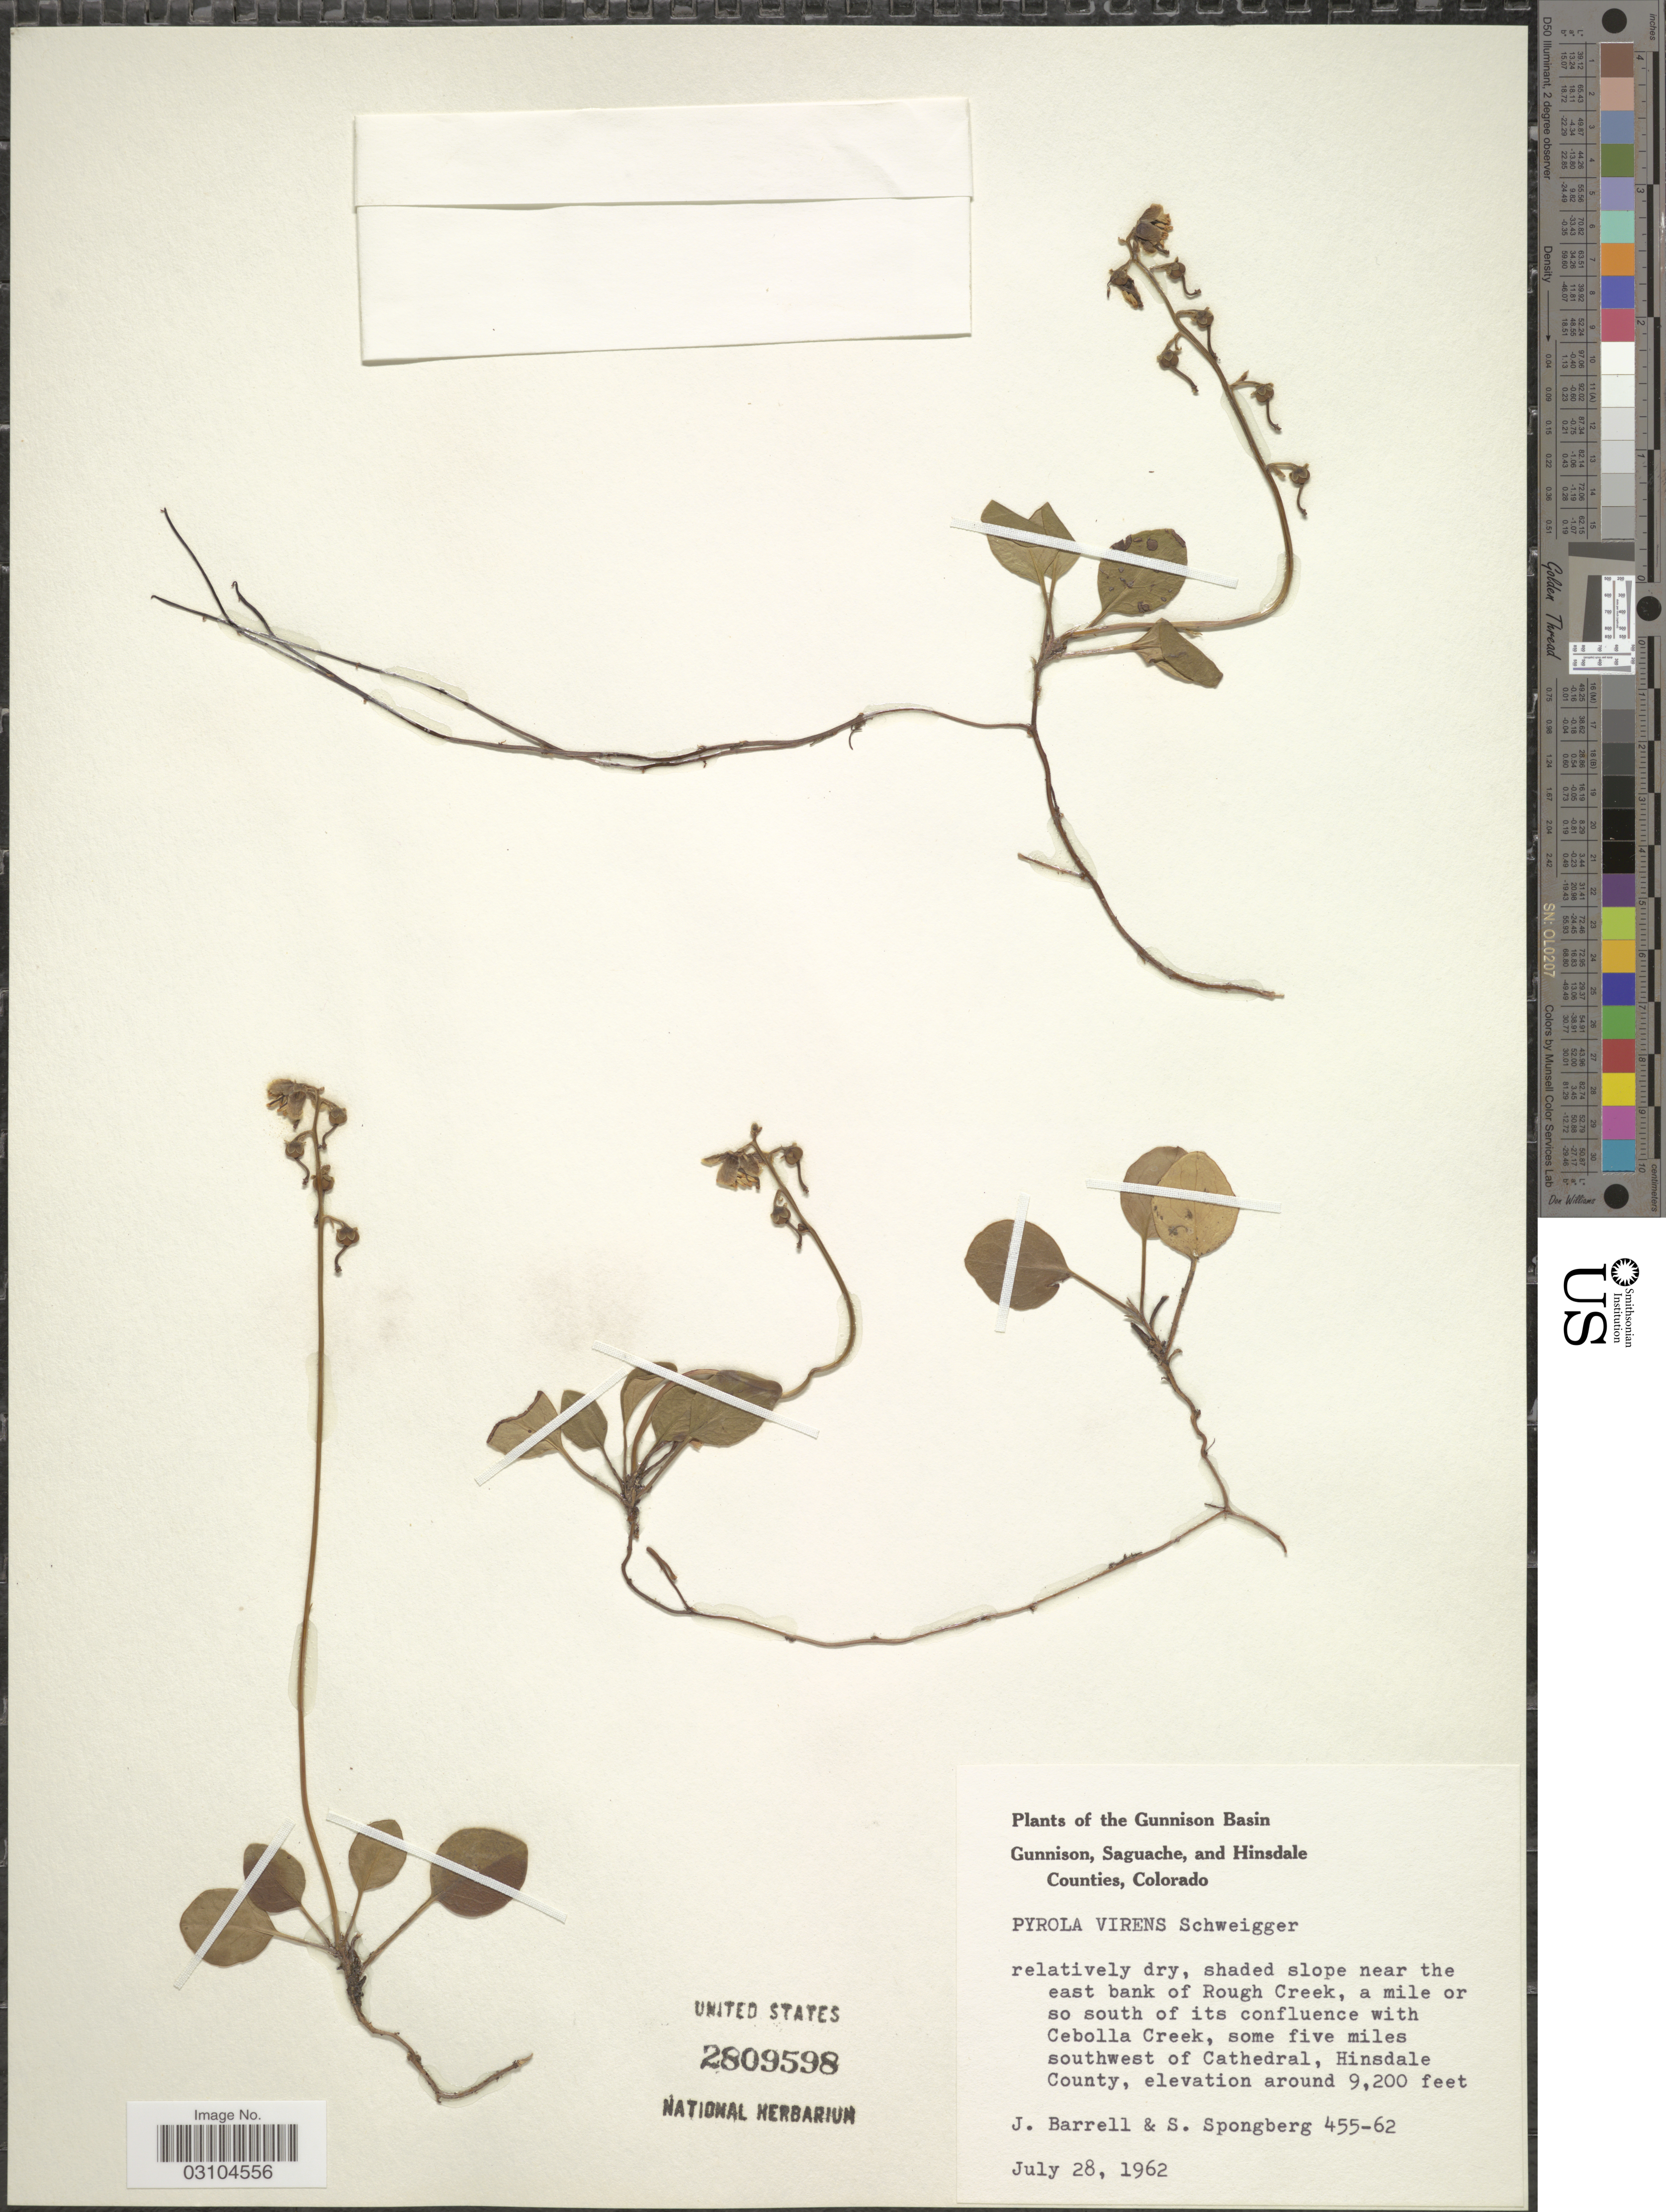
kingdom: Plantae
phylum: Tracheophyta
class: Magnoliopsida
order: Ericales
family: Ericaceae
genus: Pyrola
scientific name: Pyrola virens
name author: Schweigg.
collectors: J. Barrell & S. A.Spongberg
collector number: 455-62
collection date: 1962-07-28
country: United States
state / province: Colorado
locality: The Gunnison Basin. Shaded slope near the east bank of Rough Creek, a mile or so south of its confluence with Cebolla Creek, some five miles southwest of Cathedral, Hinsdale County.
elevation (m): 2804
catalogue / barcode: US 2809598